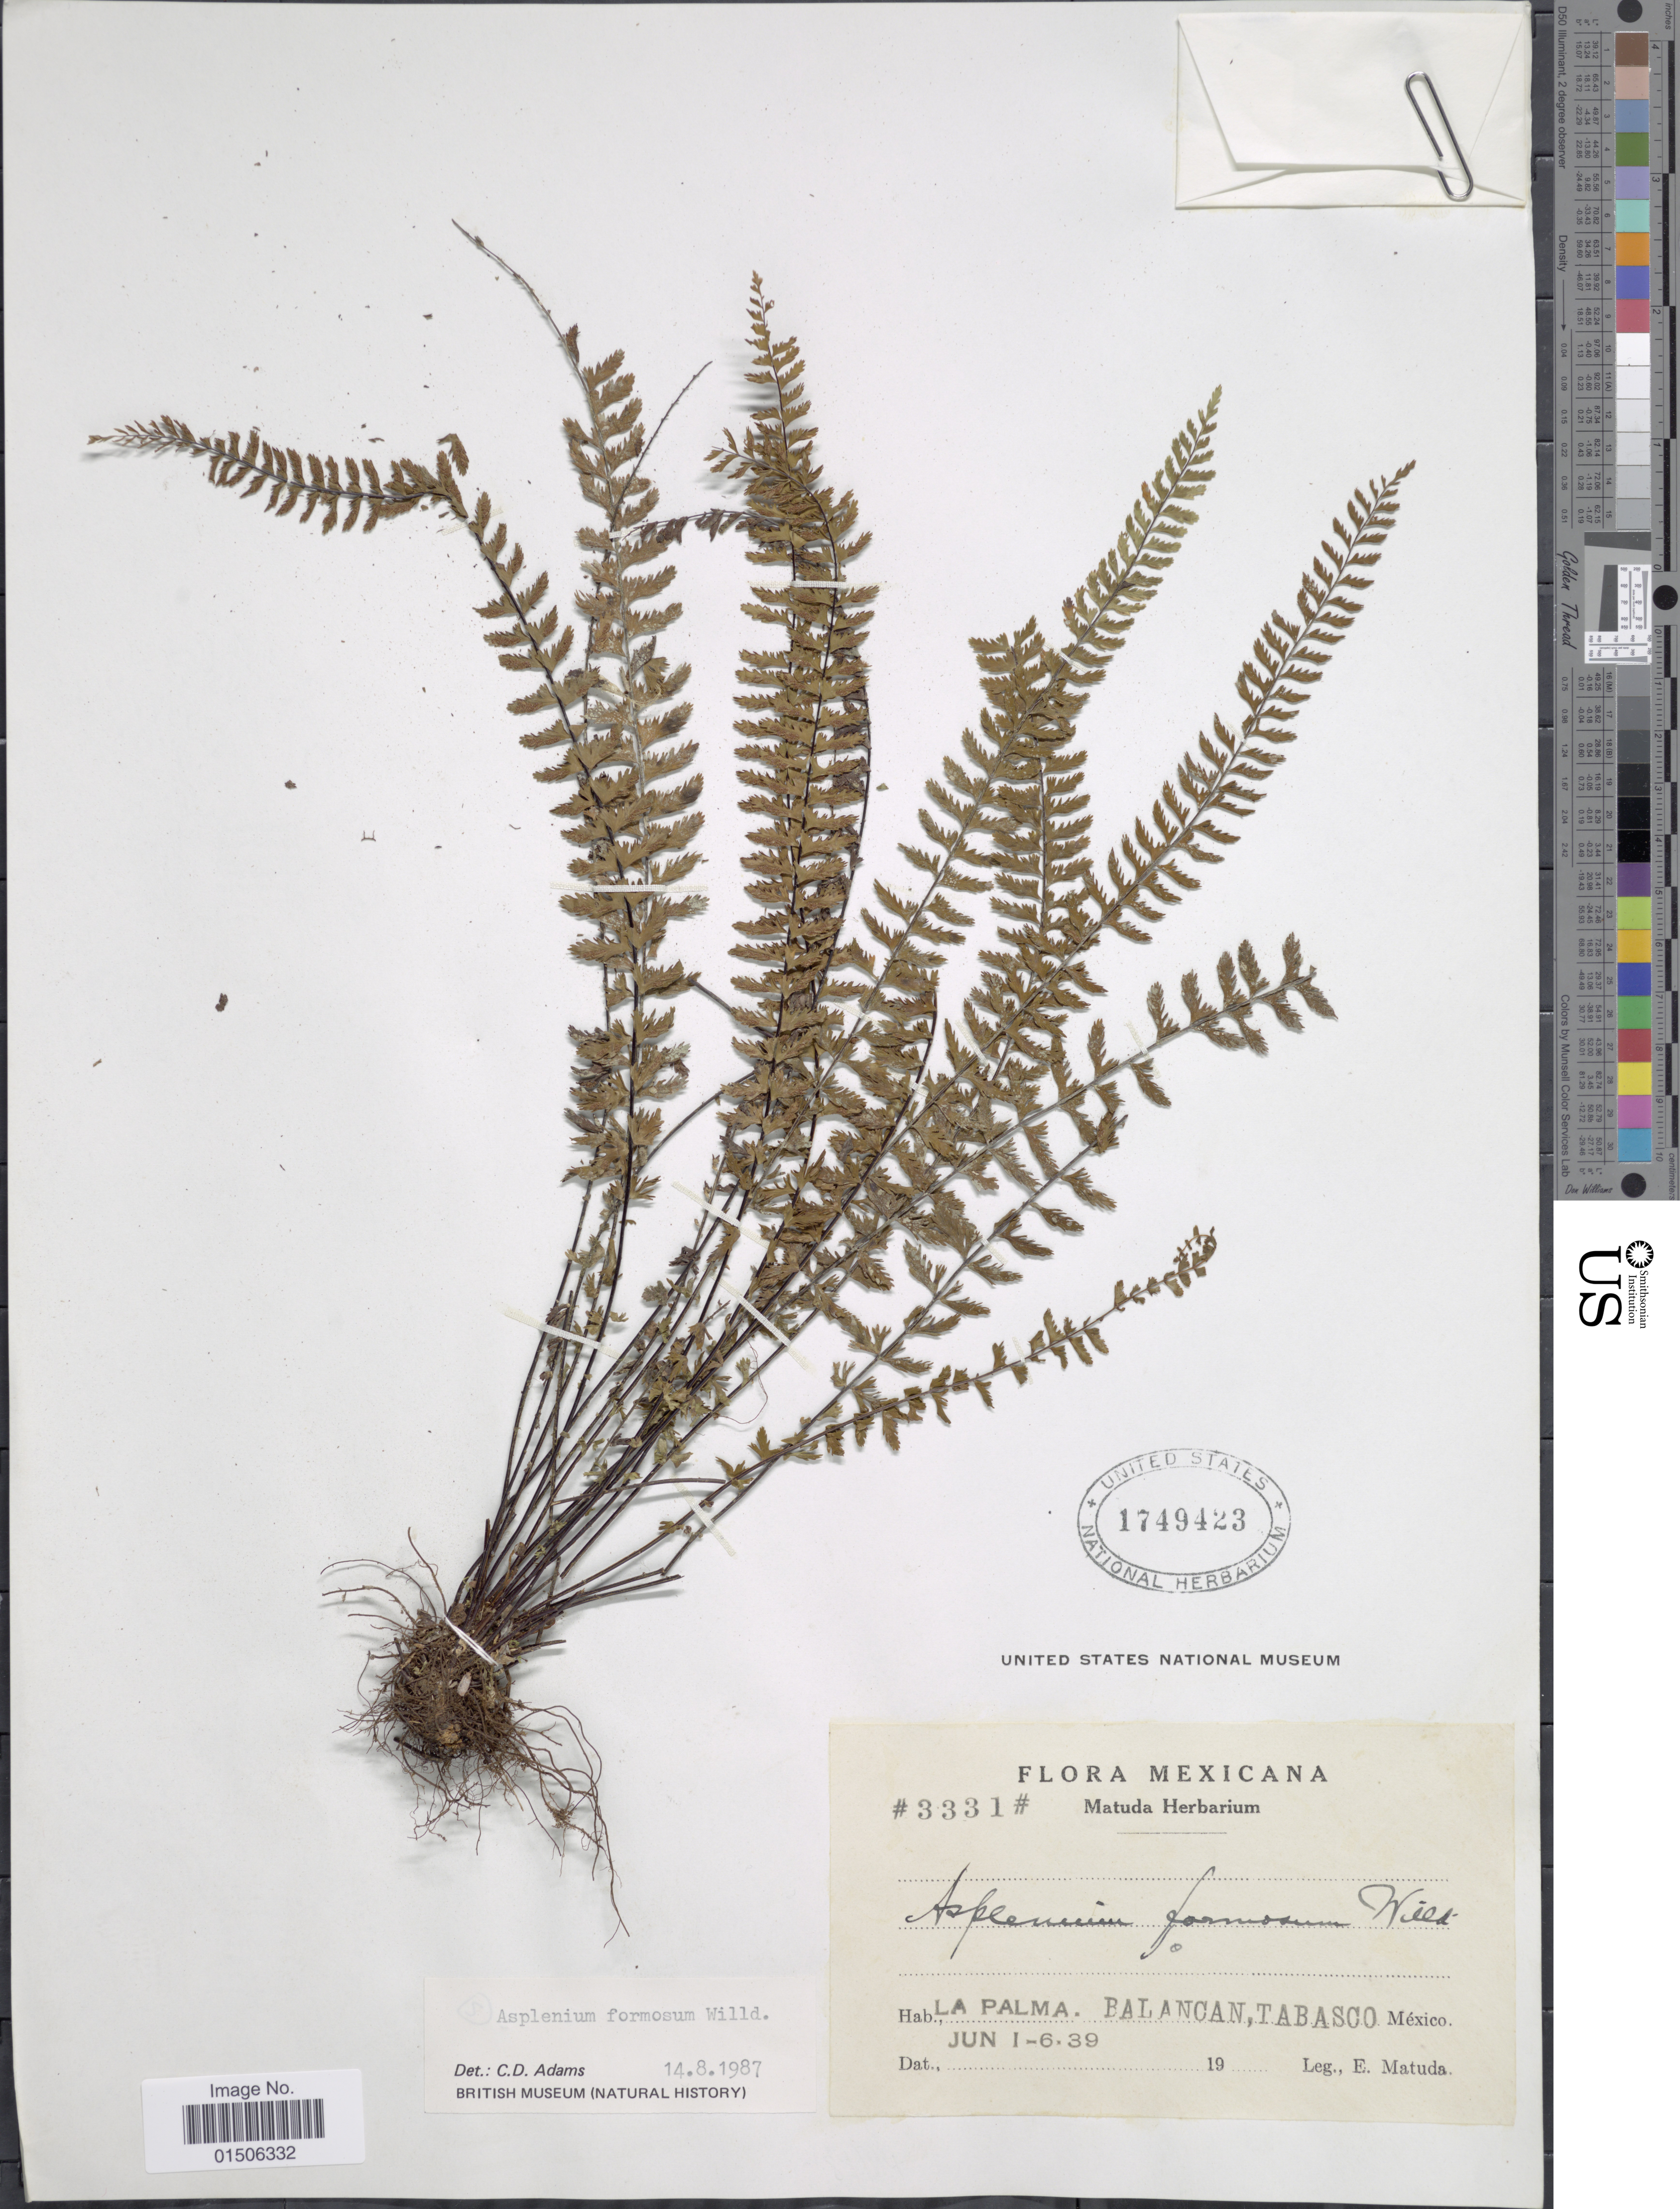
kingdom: Plantae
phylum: Tracheophyta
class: Polypodiopsida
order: Polypodiales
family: Aspleniaceae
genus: Asplenium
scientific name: Asplenium formosum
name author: Willd.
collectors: E. Matuda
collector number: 3331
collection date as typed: Transcribed d/m/y: 1/6/39 to 6/6/39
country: Mexico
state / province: Tabasco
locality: La Palma, Balancan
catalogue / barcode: US 1749423